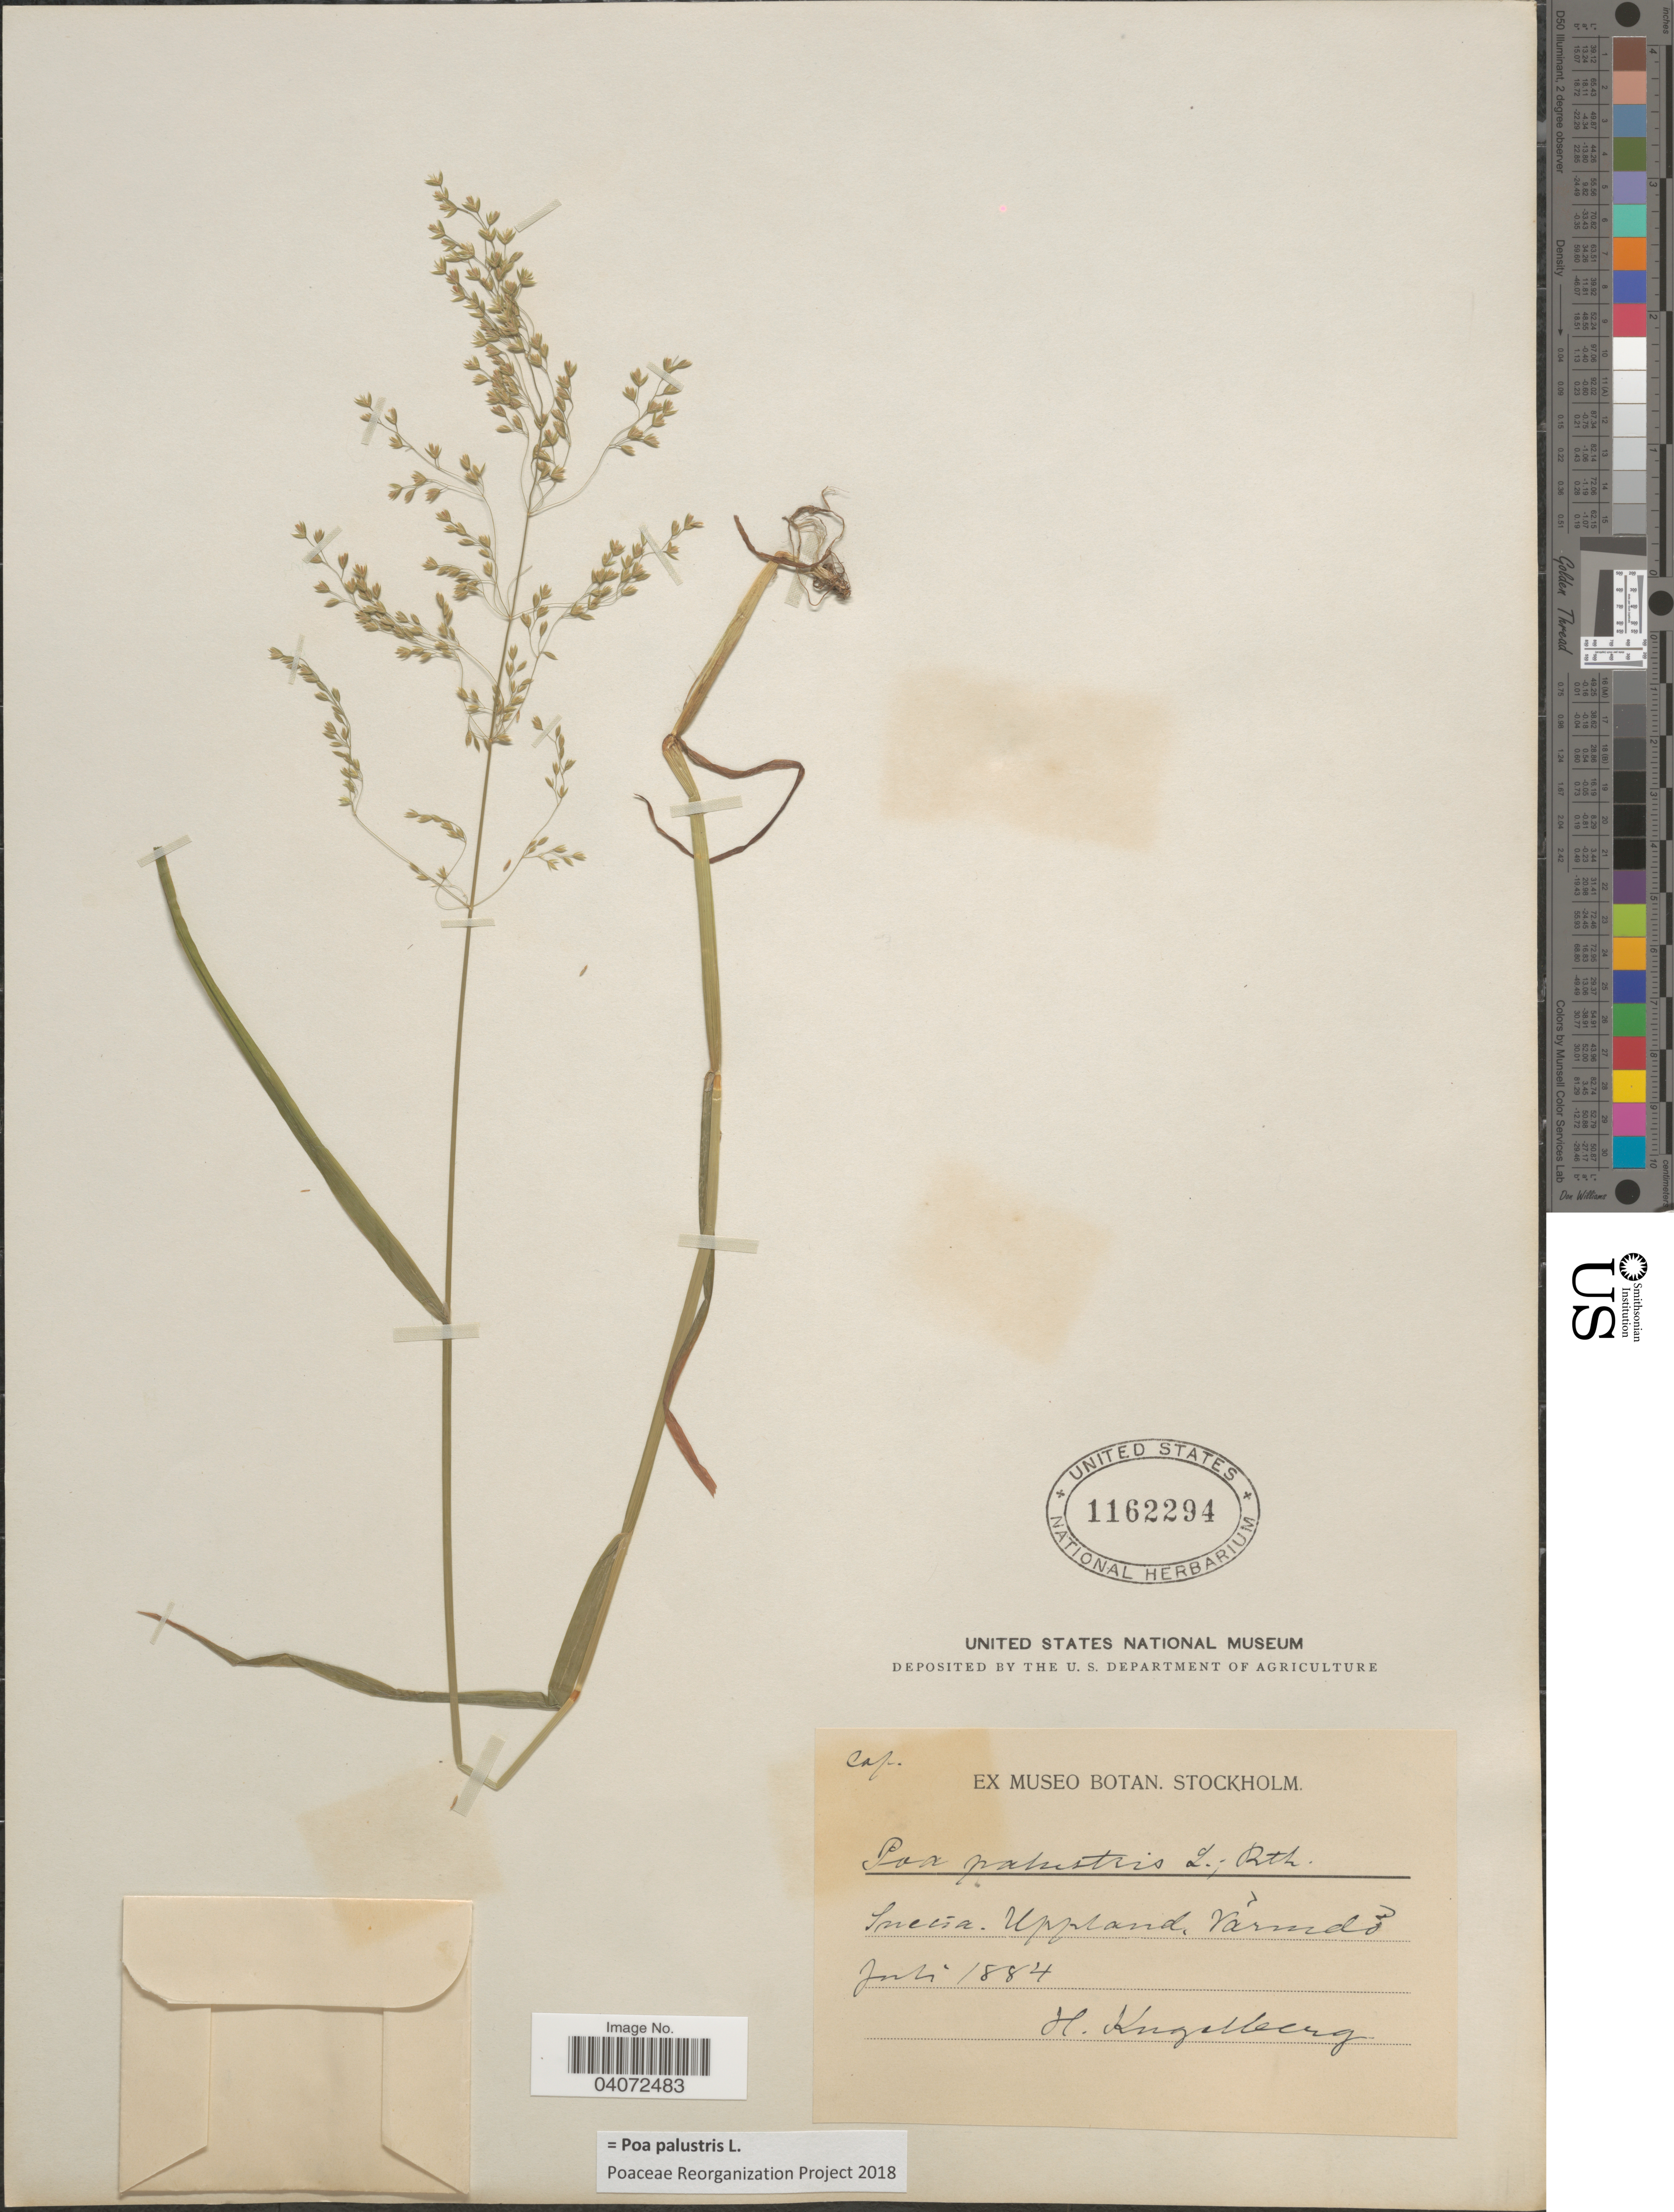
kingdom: Plantae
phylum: Tracheophyta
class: Liliopsida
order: Poales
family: Poaceae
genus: Poa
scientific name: Poa palustris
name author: L.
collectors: H. Kugelberg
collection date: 1884-07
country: Sweden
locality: Suecia. Uppland, Vármdó.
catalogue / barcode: US 1162294